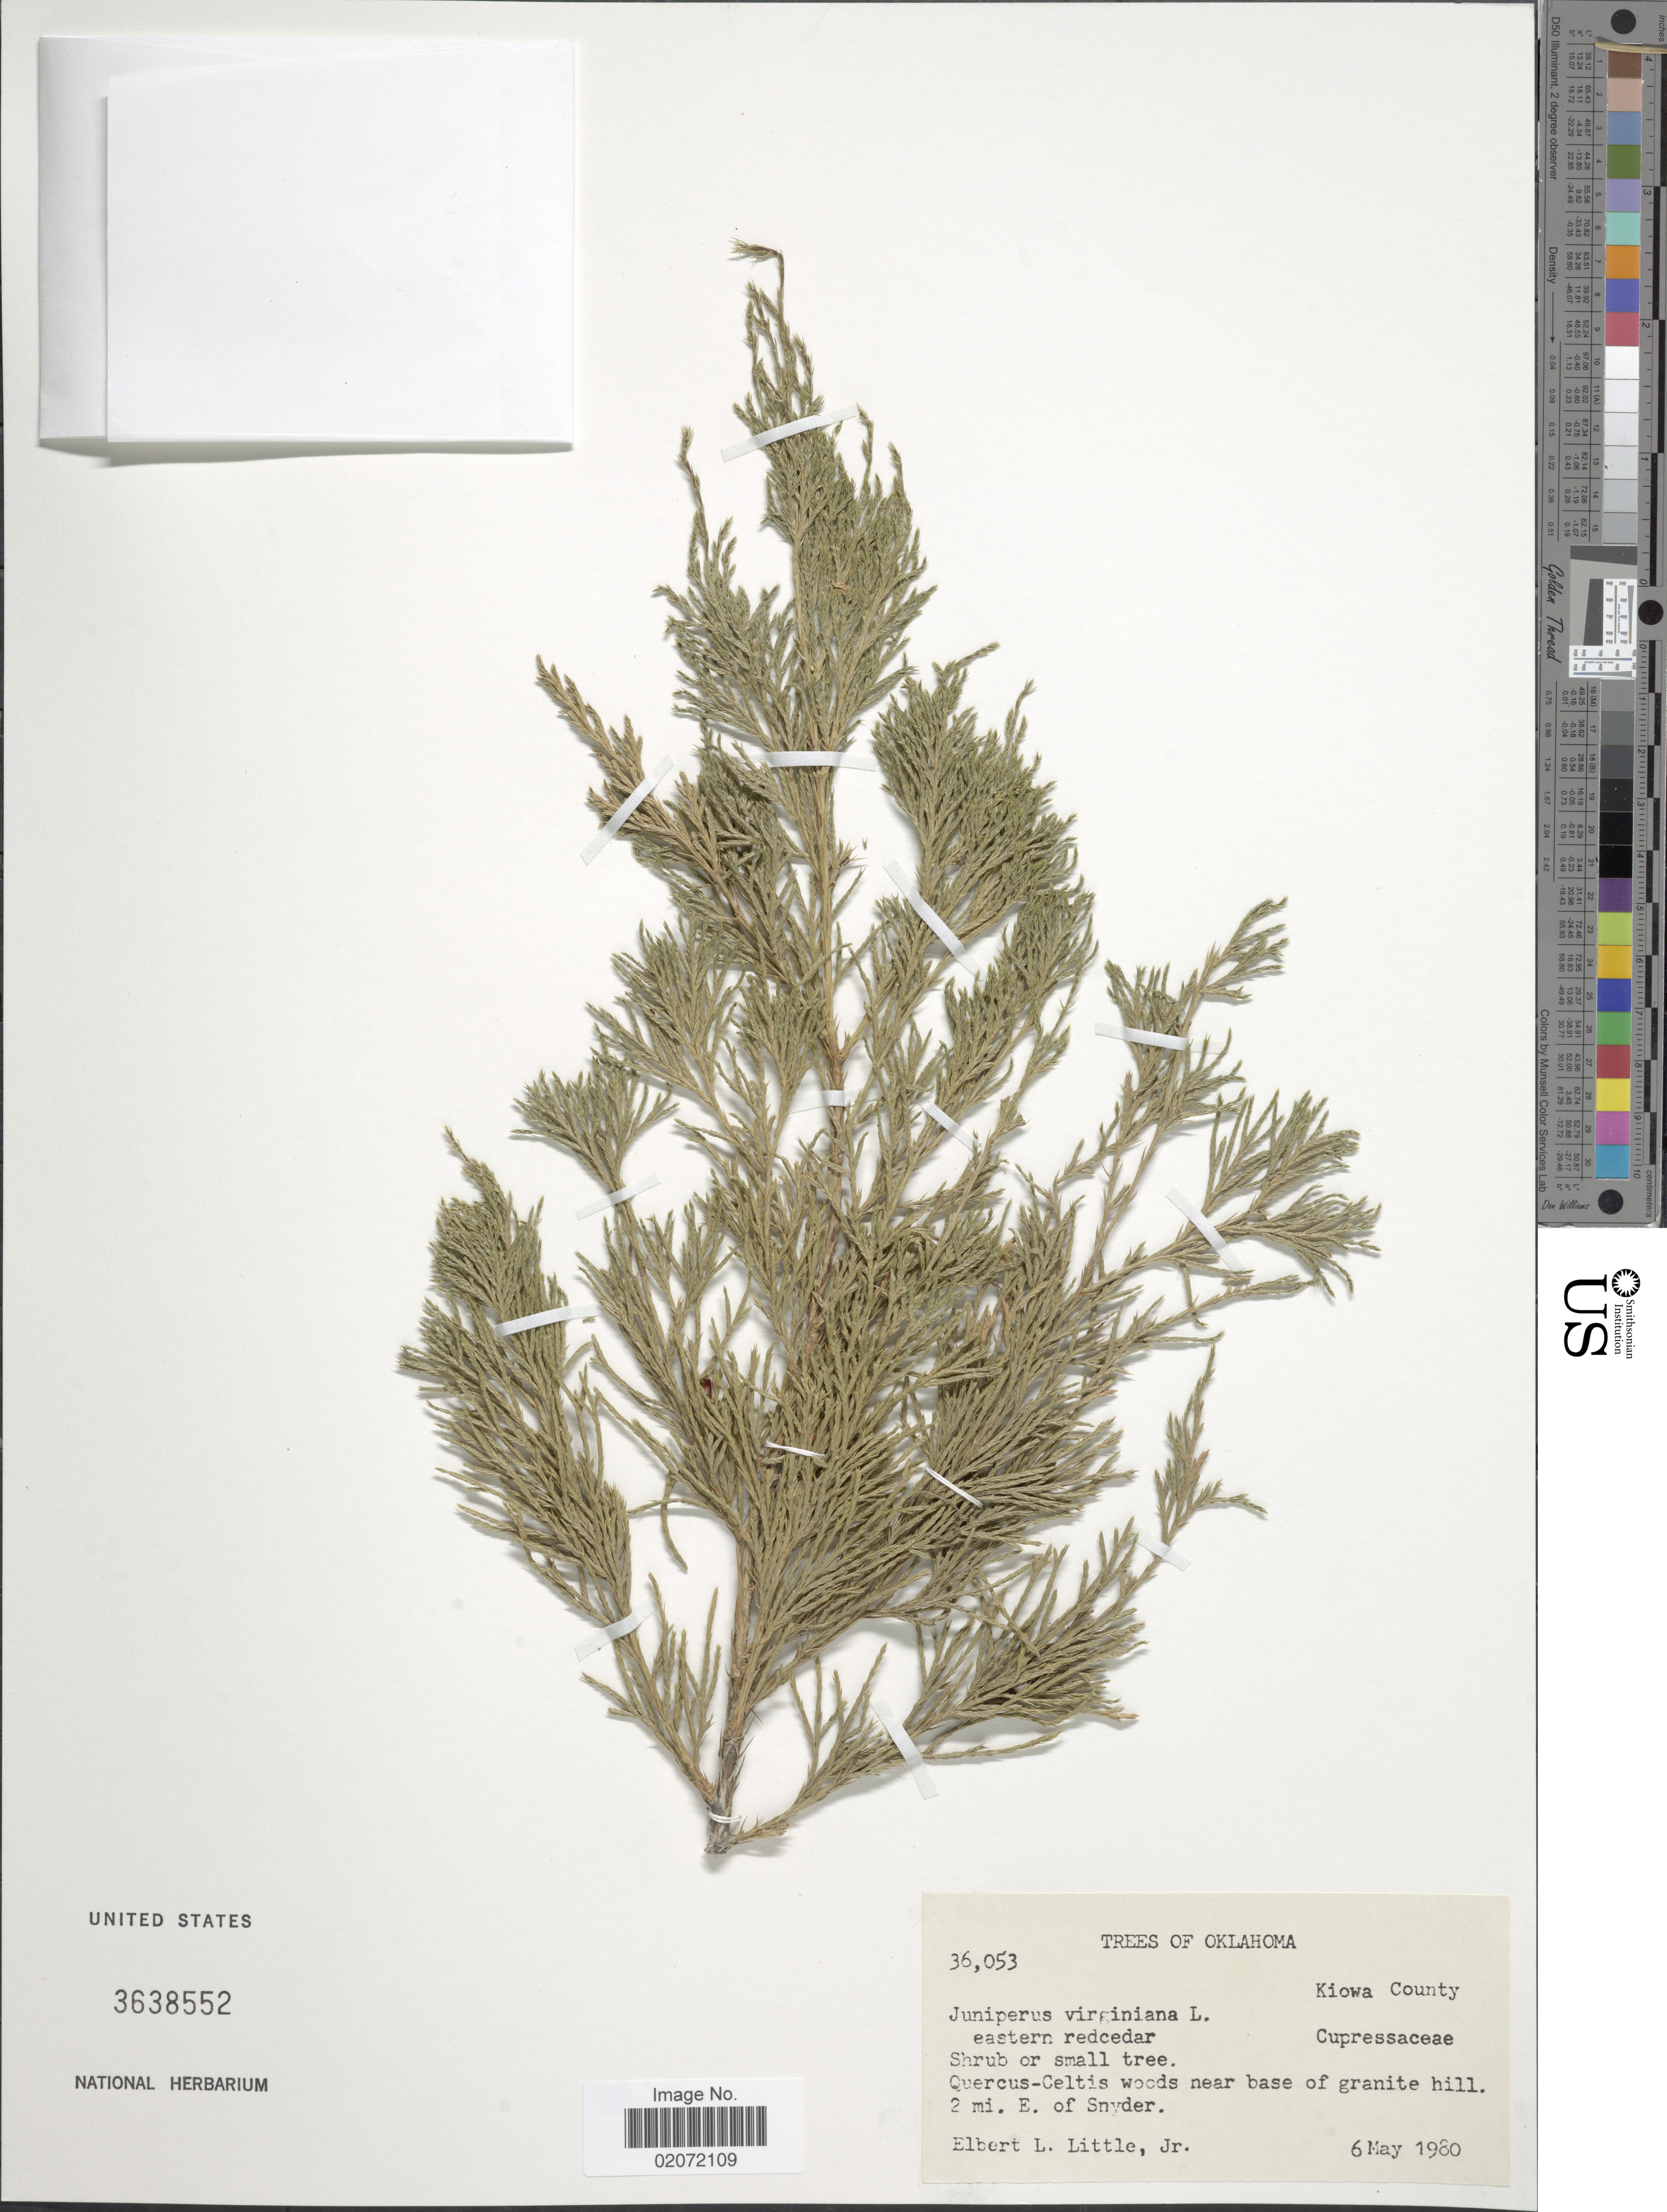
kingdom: Plantae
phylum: Tracheophyta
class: Pinopsida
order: Pinales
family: Cupressaceae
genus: Juniperus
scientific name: Juniperus virginiana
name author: L.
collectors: E. L. Little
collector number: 36053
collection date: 1980-05-06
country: United States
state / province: Oklahoma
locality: Quercus-Celtis woods near base of granite hill, 2 mi. E. of snyder.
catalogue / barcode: US 3638552